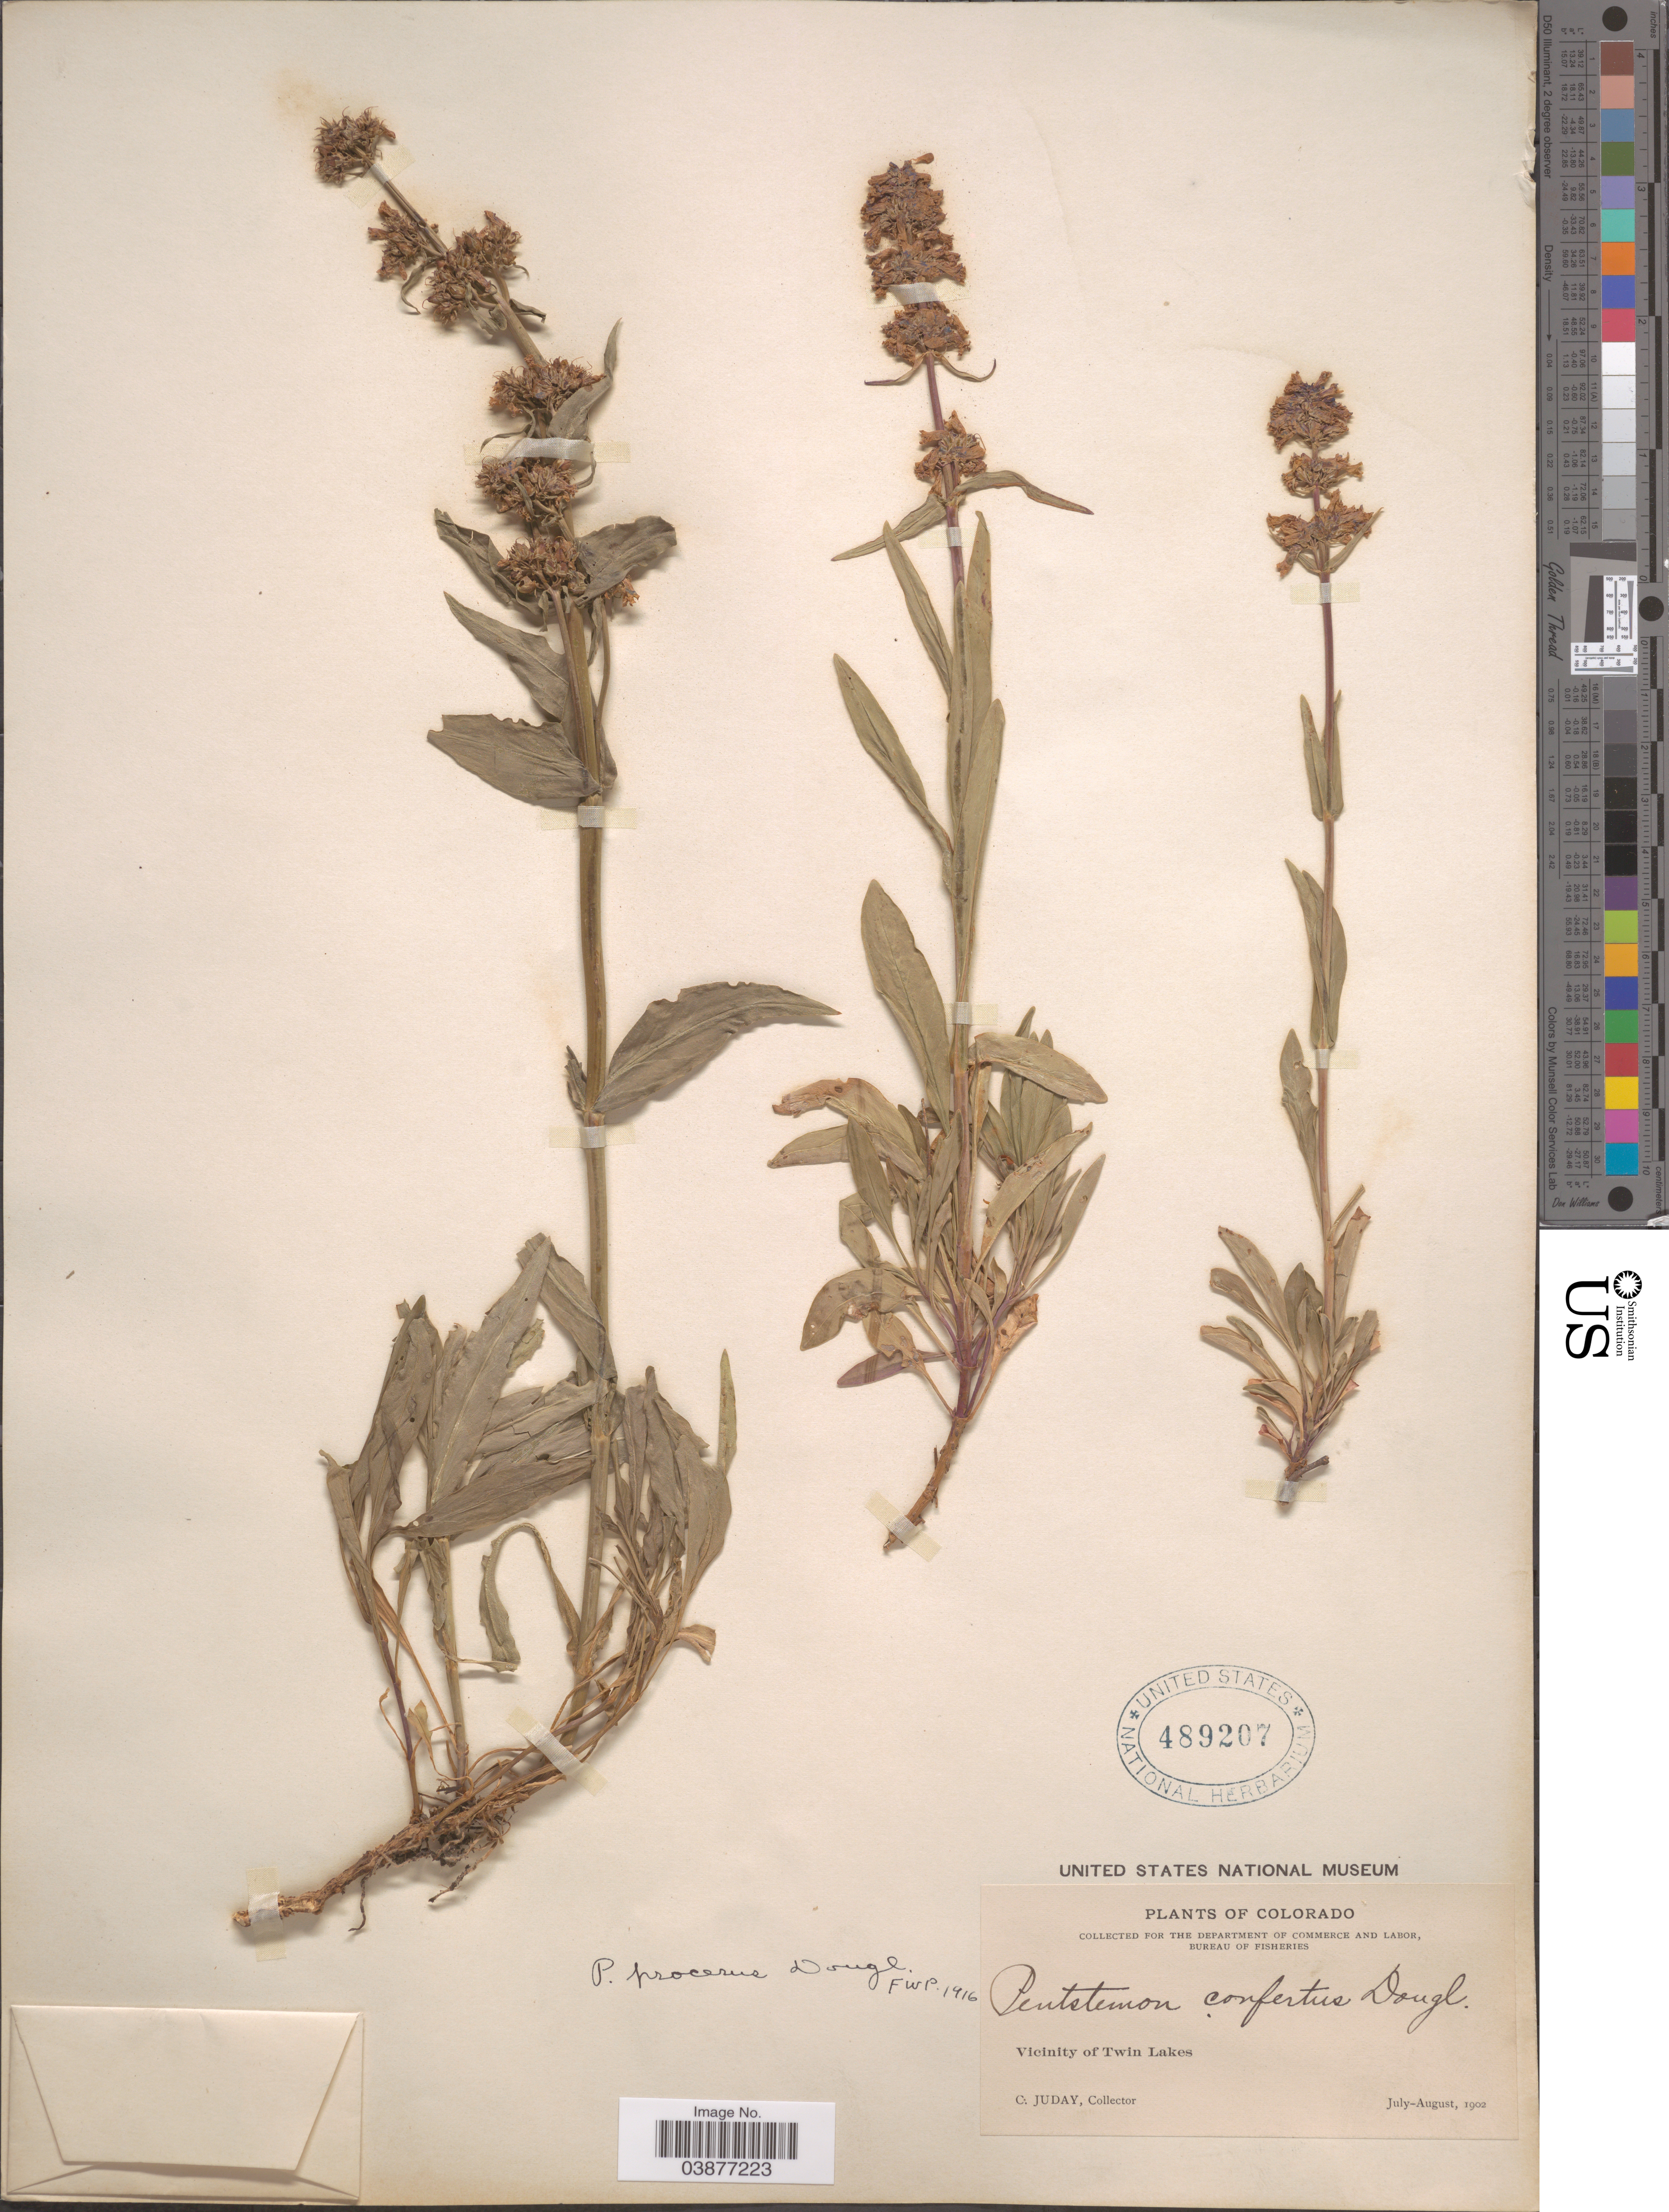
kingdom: Plantae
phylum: Tracheophyta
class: Magnoliopsida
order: Lamiales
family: Plantaginaceae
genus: Penstemon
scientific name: Penstemon procerus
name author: Douglas ex Graham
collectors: C. Juday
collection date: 1902-07/1902-08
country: United States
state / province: Colorado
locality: Vicinity of Twin Lakes.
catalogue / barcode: US 489207